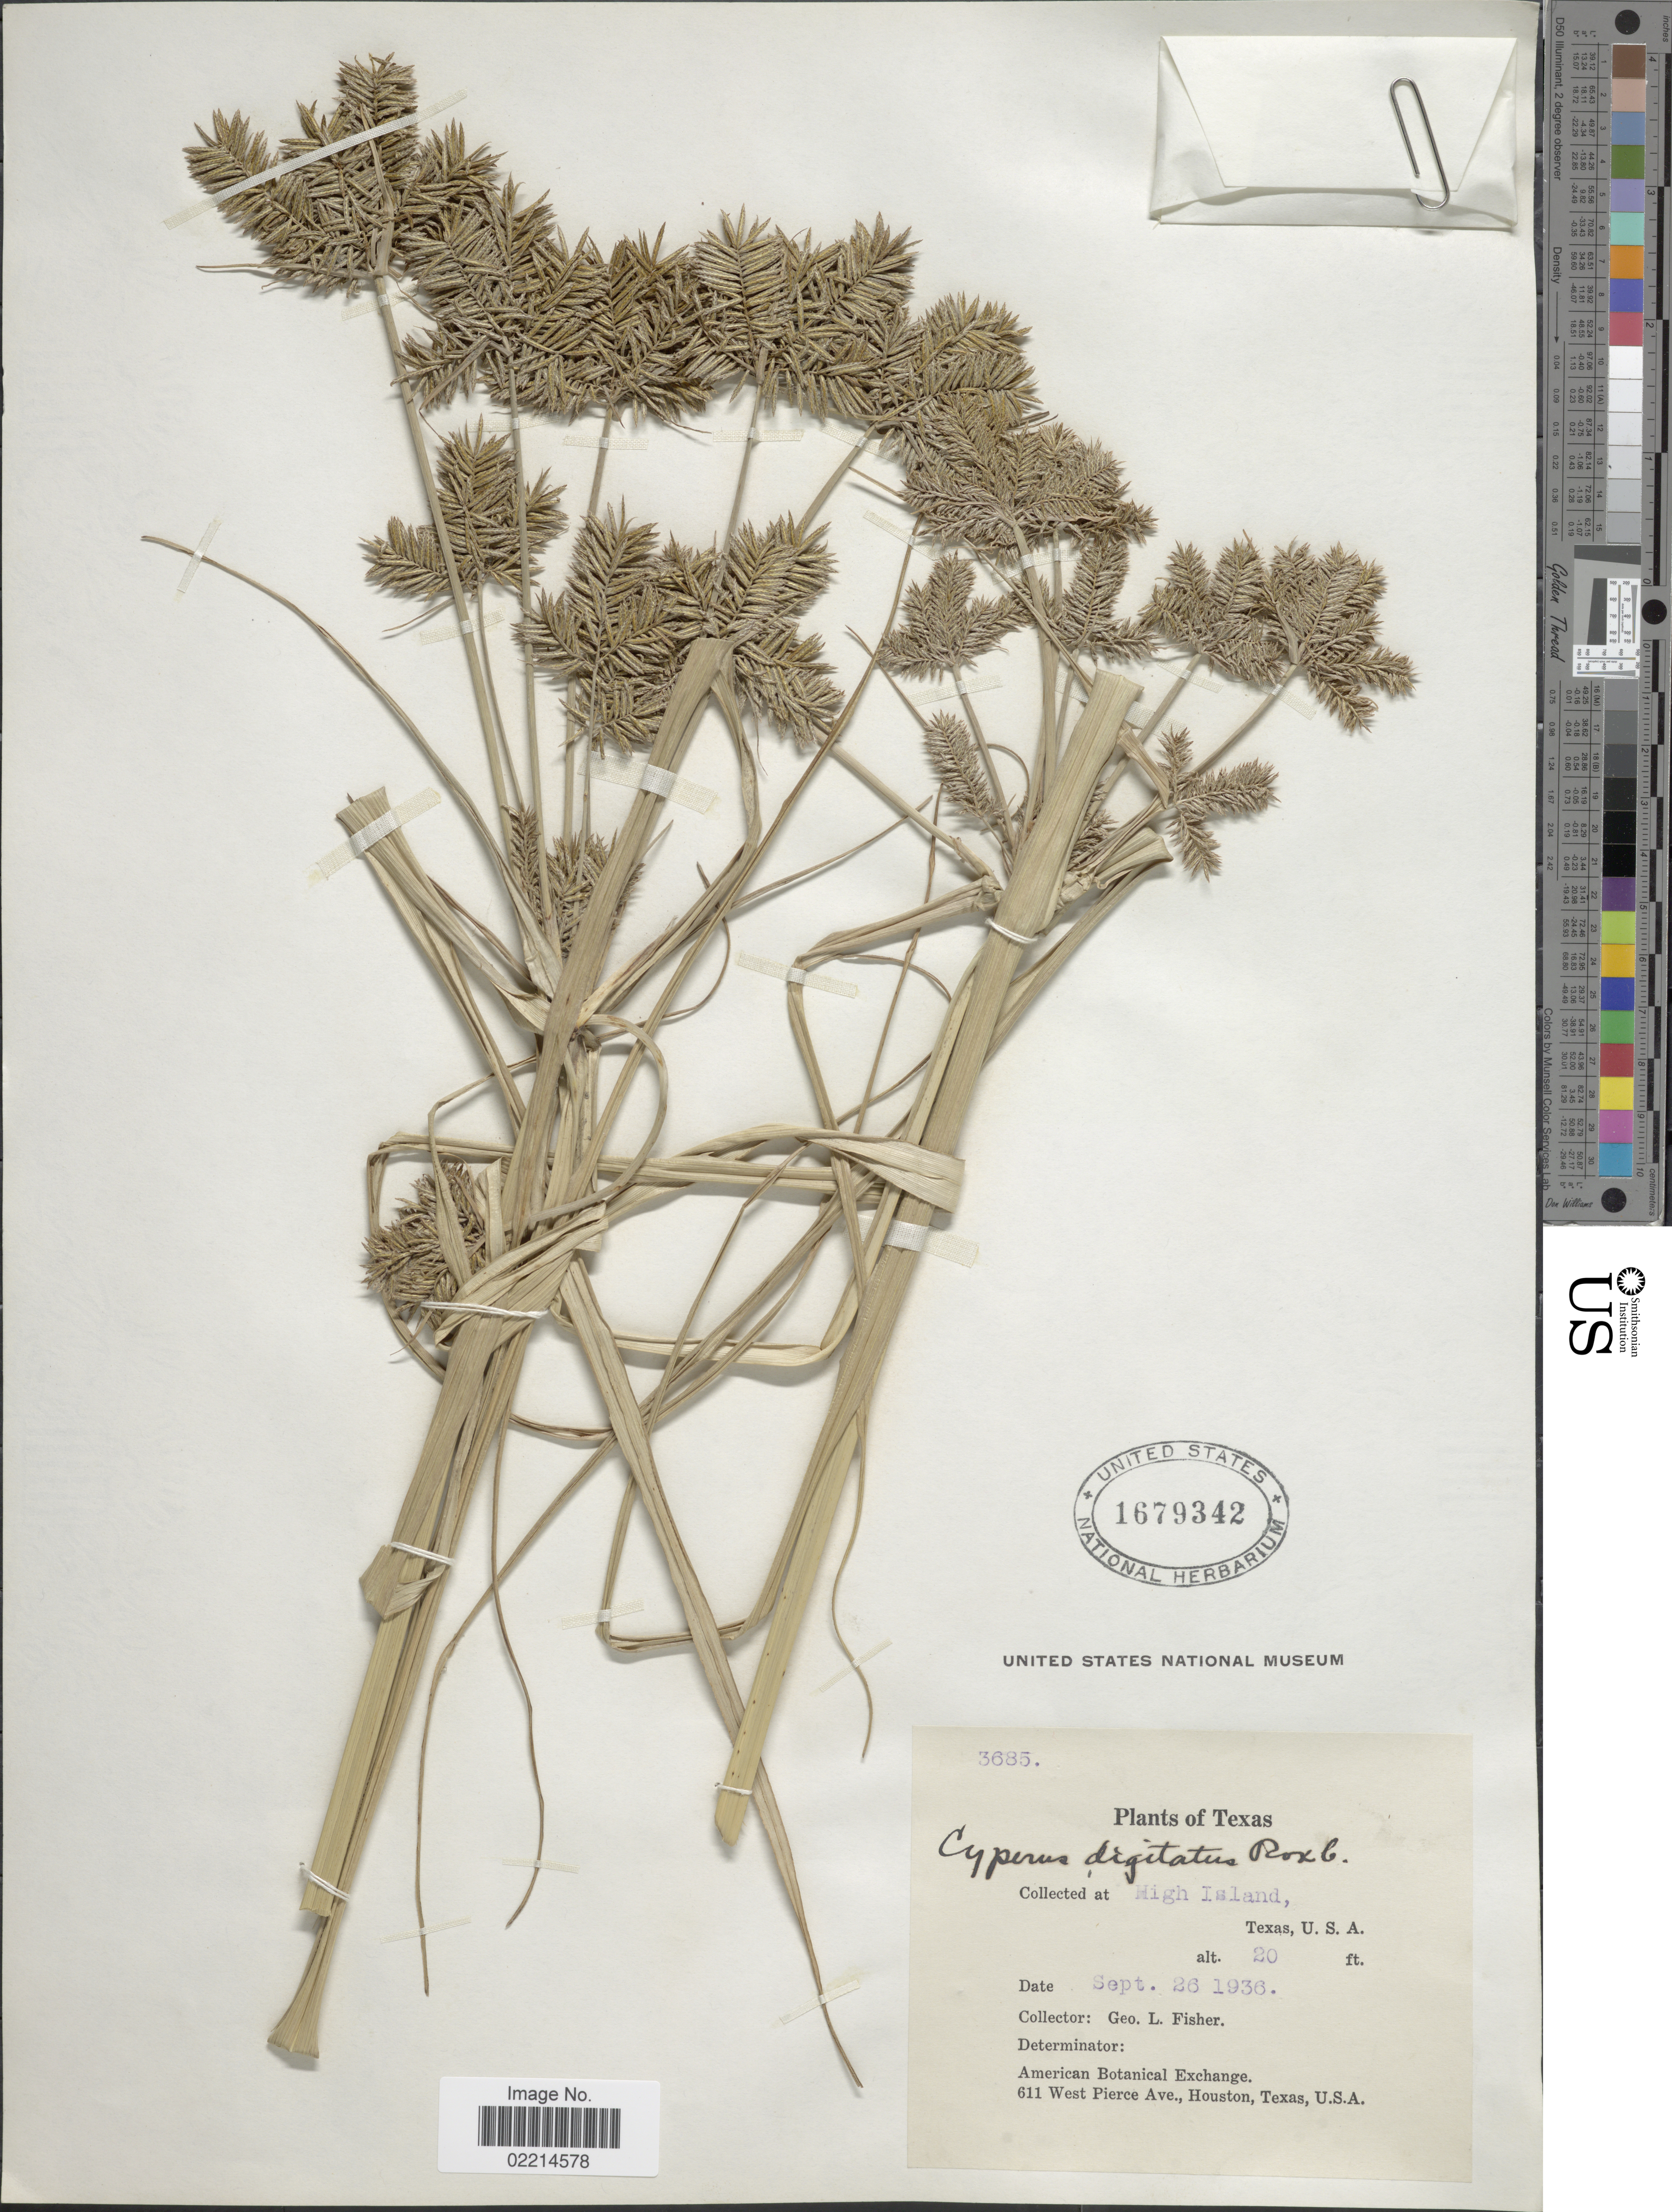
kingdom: Plantae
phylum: Tracheophyta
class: Liliopsida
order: Poales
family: Cyperaceae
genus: Cyperus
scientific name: Cyperus digitatus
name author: Roxb.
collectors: G. L. Fisher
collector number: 3685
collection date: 1936-09-26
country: United States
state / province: Texas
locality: High Island.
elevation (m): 6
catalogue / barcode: US 1679342